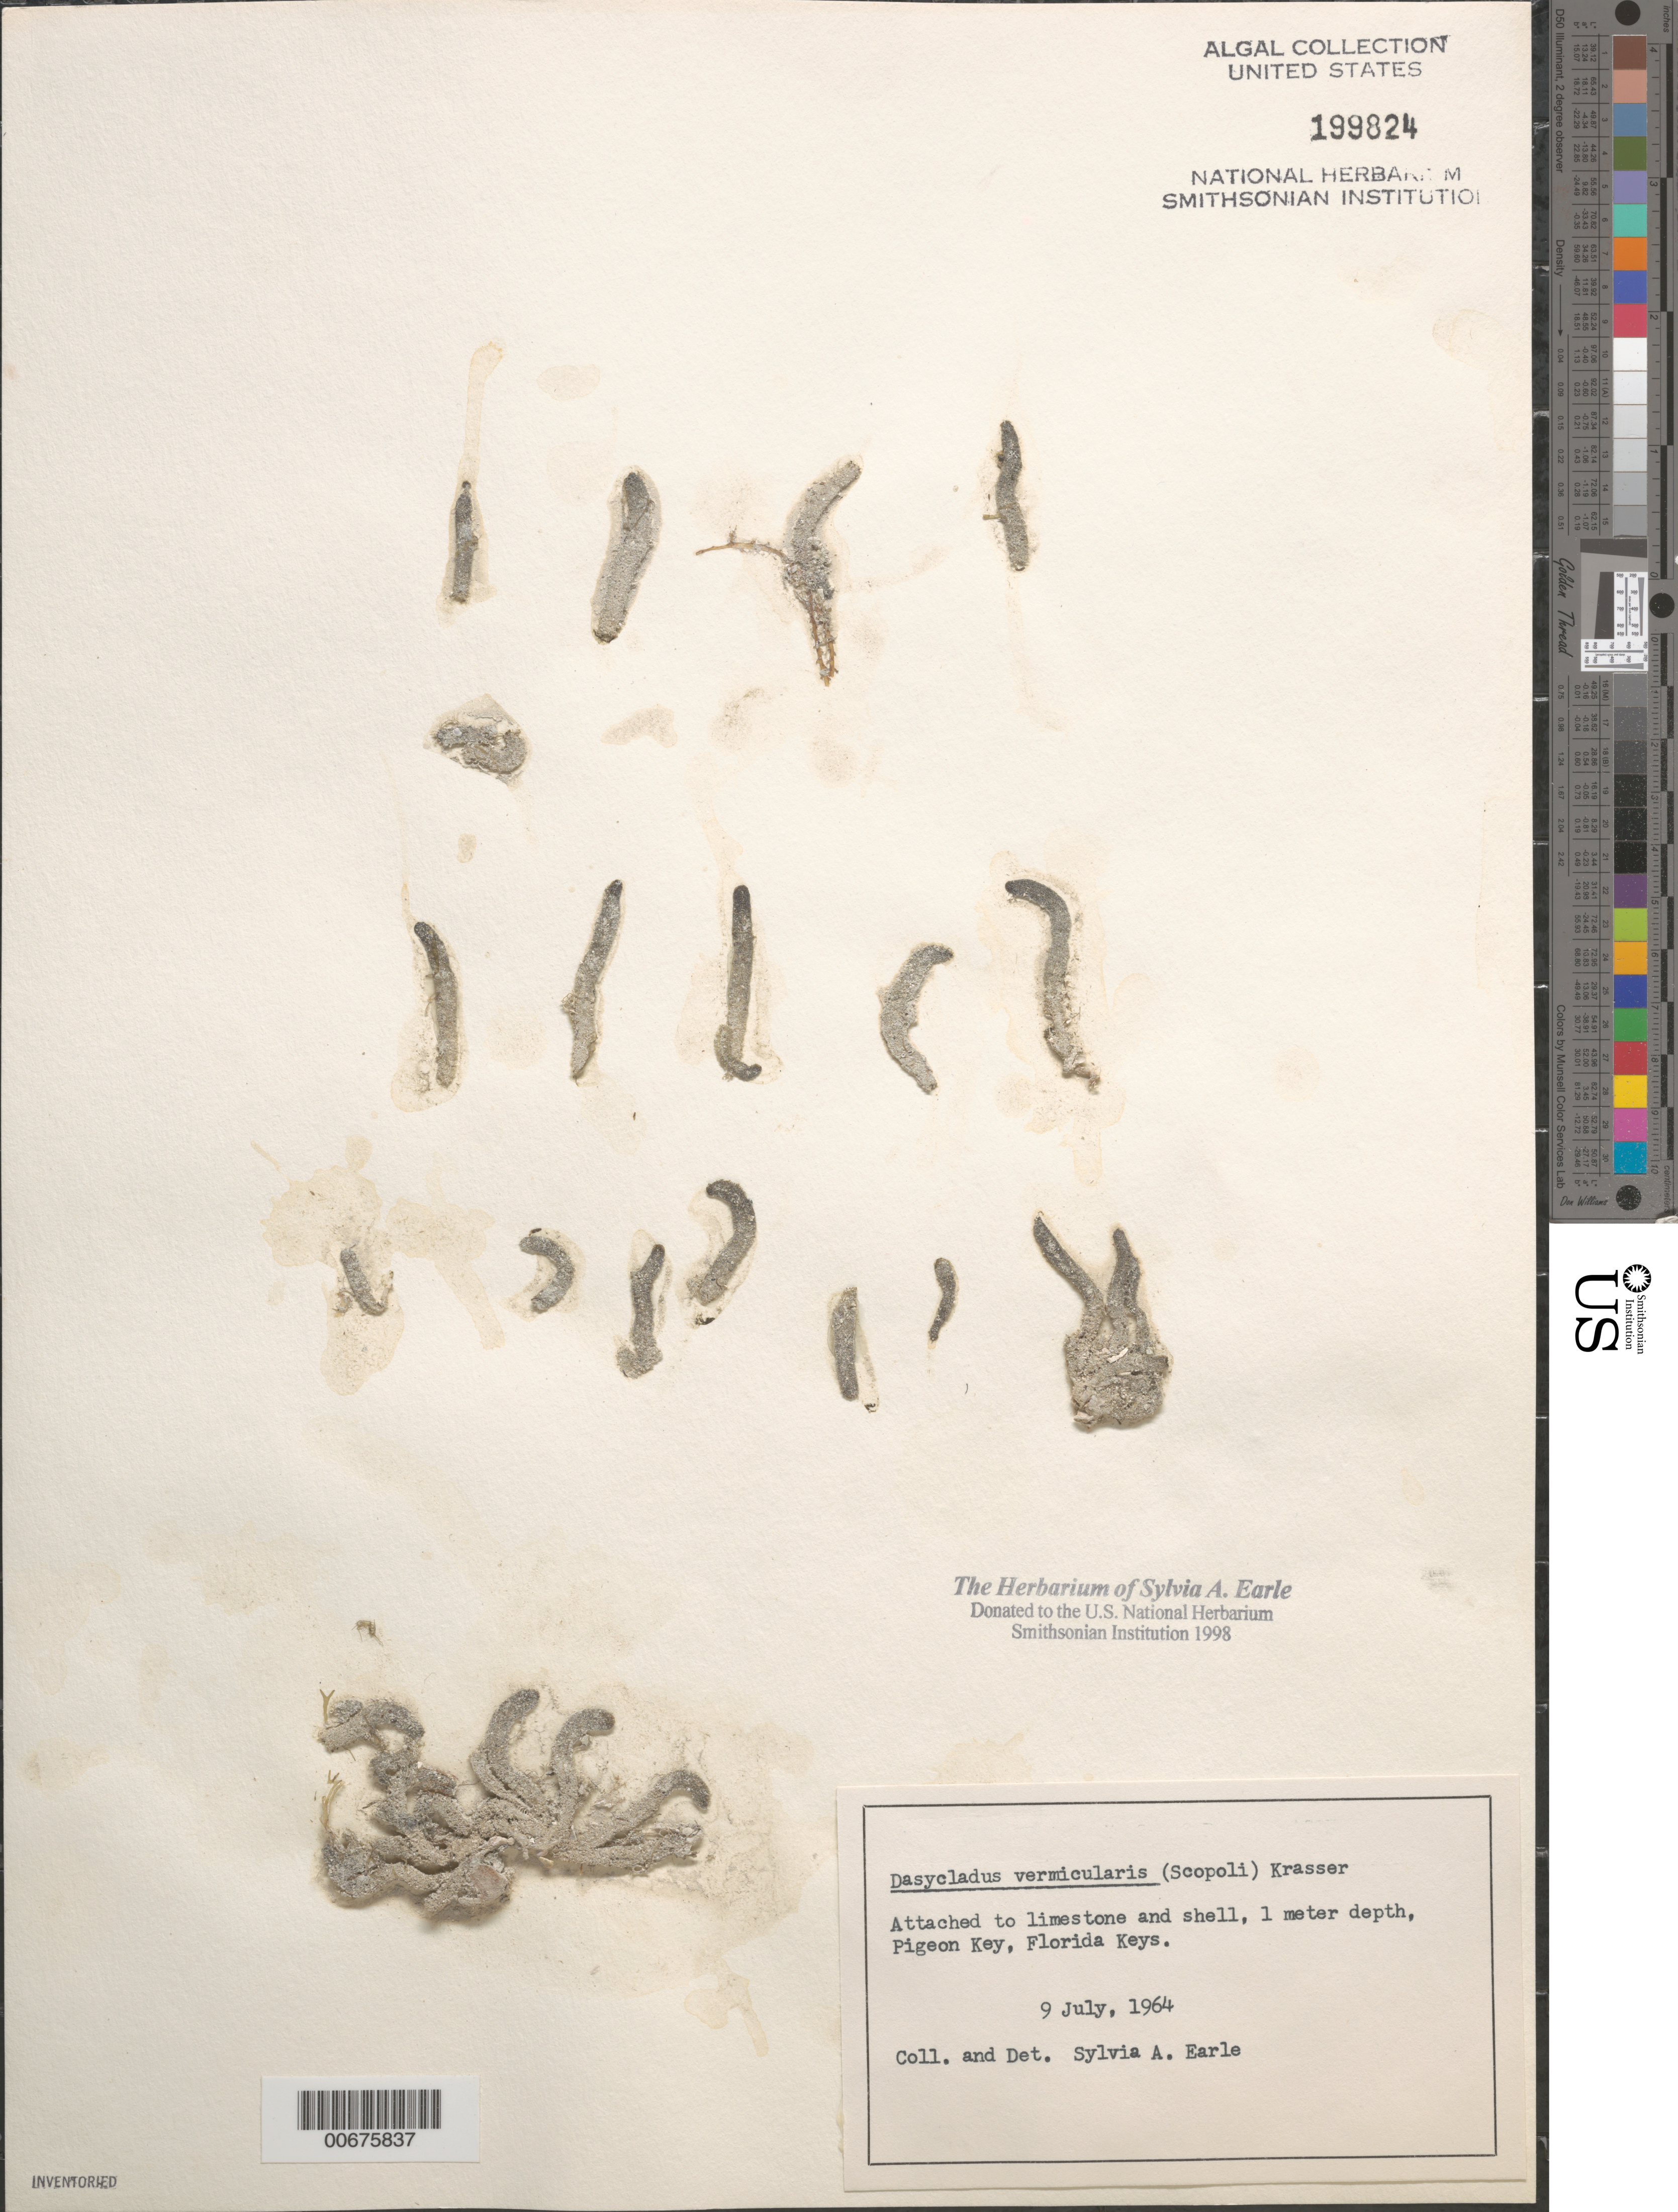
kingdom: Plantae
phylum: Chlorophyta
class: Ulvophyceae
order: Dasycladales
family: Dasycladaceae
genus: Dasycladus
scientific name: Dasycladus vermicularis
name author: (Scop.) Krasser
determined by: Earle, S. A.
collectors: S. A. Earle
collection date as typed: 09 Jul 1964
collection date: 1964-07-09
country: United States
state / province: Florida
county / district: Monroe County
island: Pigeon Key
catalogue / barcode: US 199824